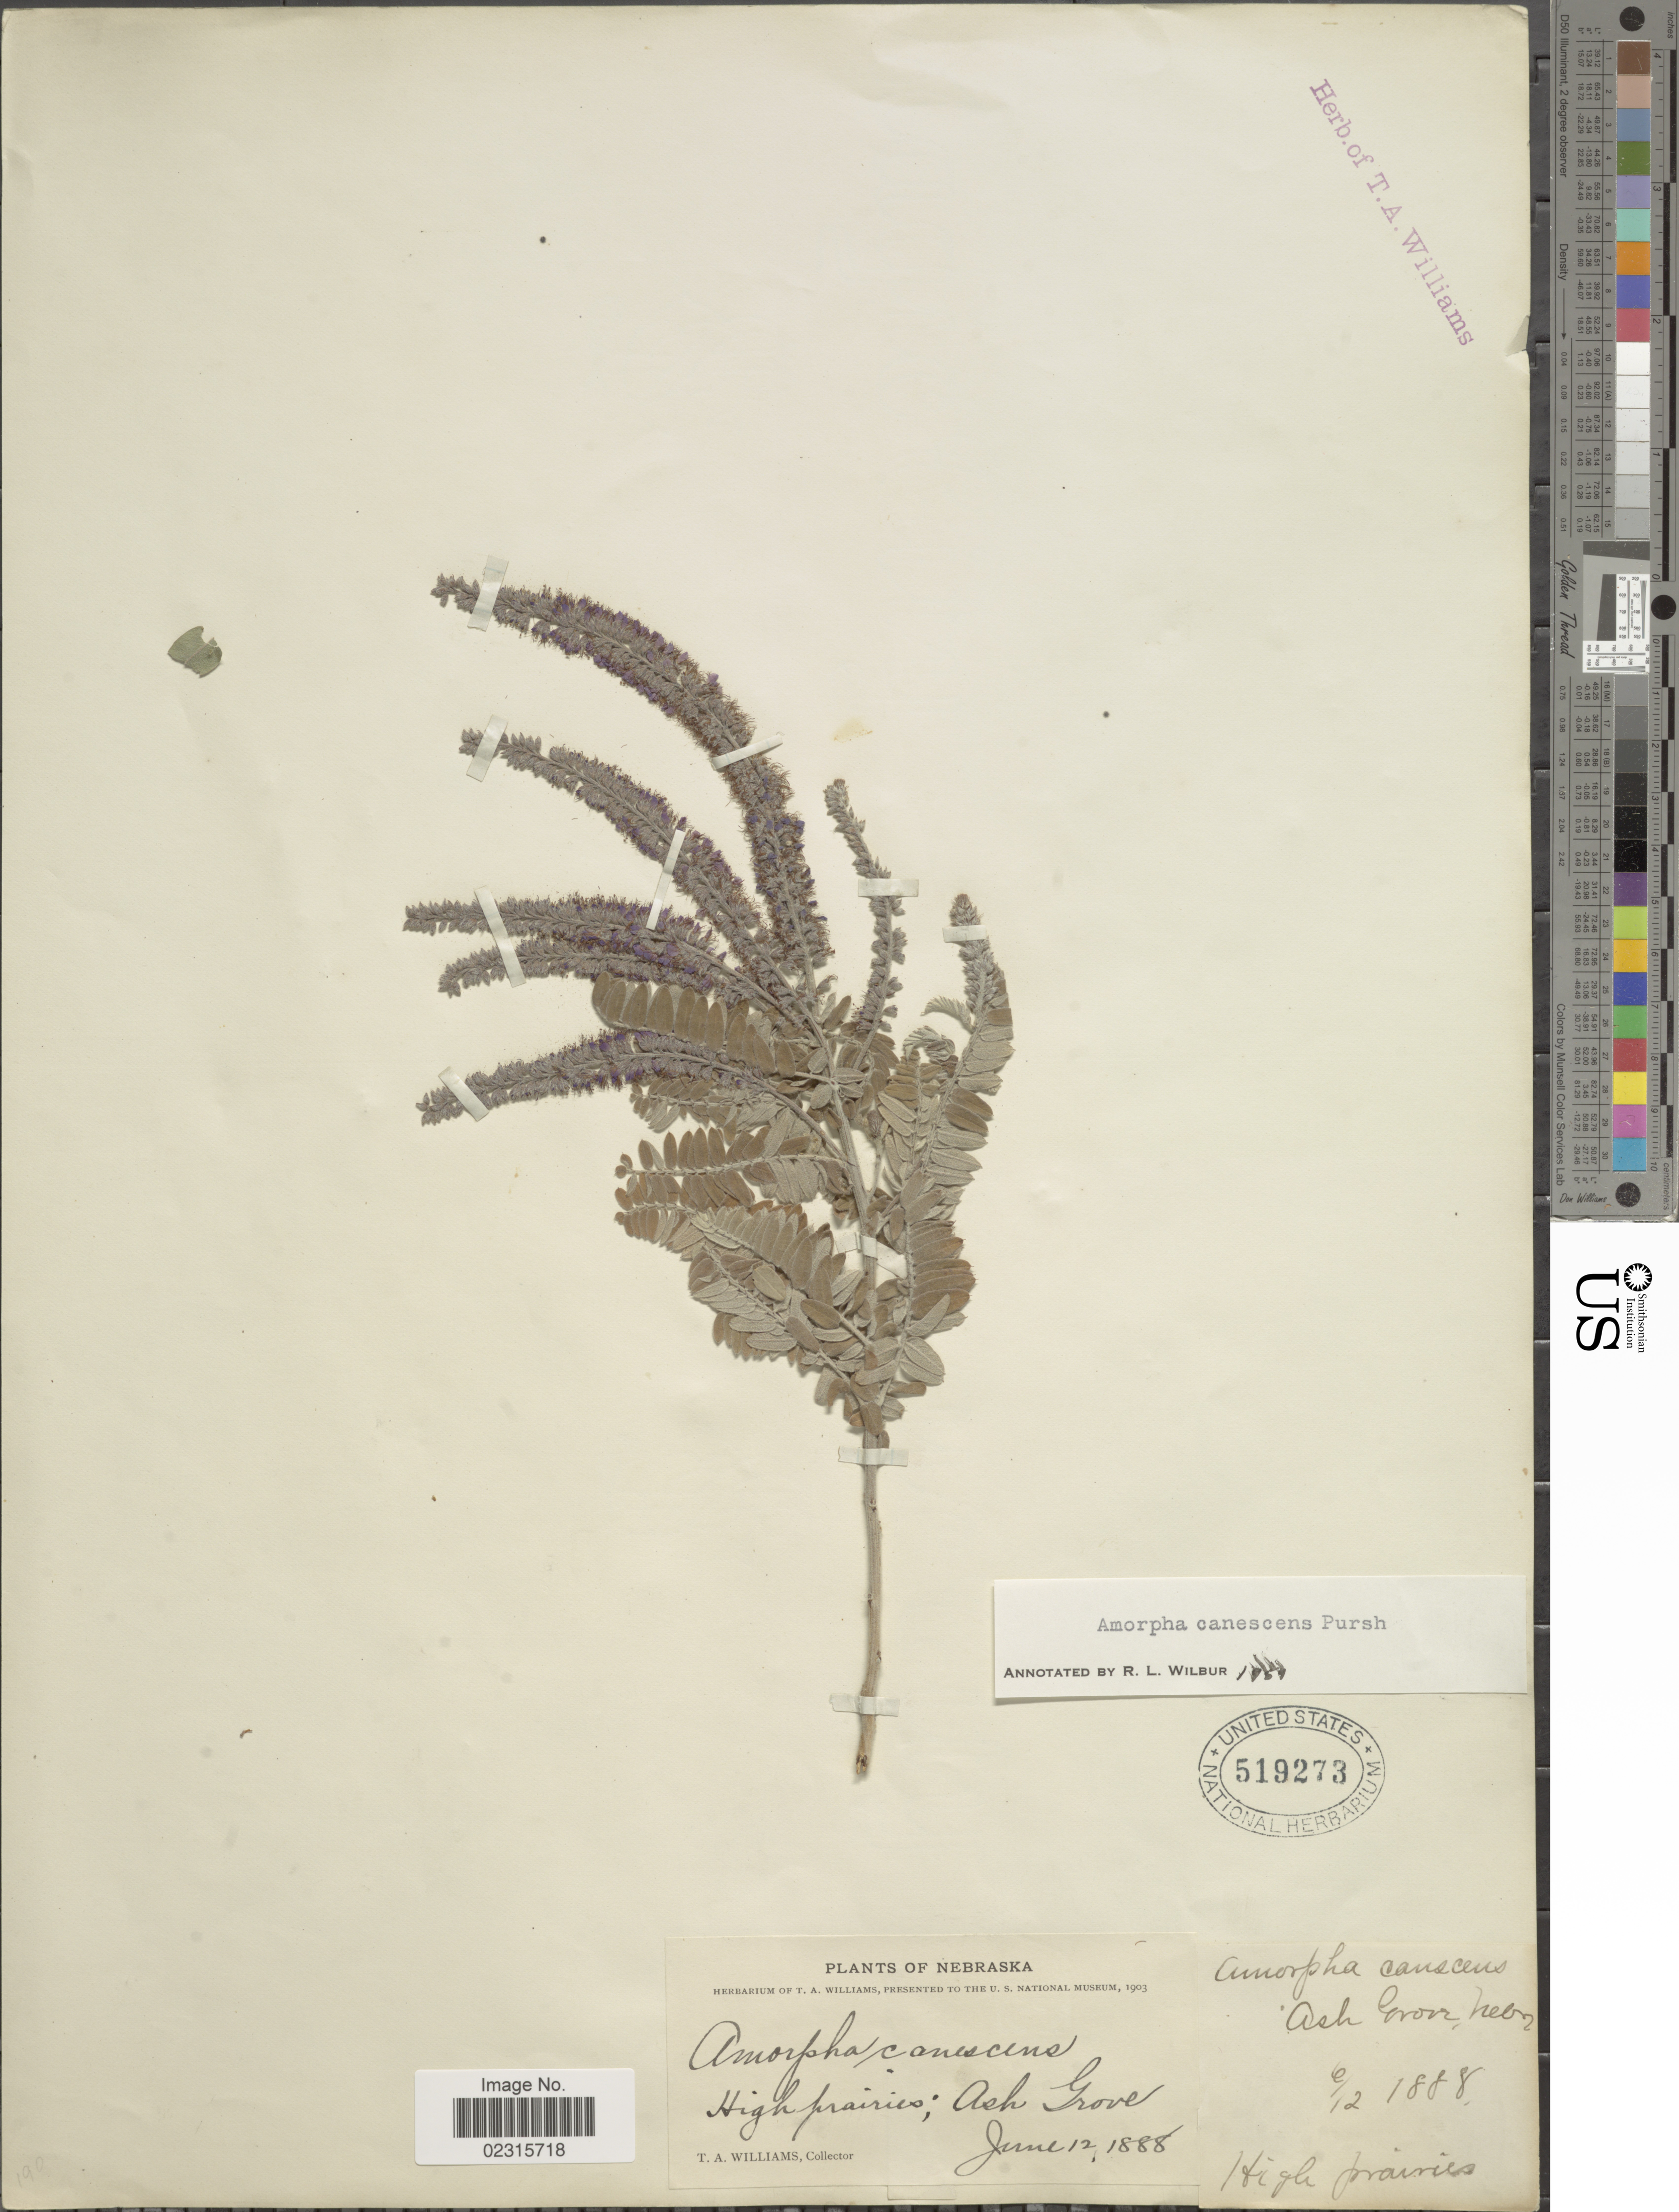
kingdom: Plantae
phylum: Tracheophyta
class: Magnoliopsida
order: Fabales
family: Fabaceae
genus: Amorpha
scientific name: Amorpha canescens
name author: Pursh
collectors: T. A. Williams (herbarium)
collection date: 1888-06-12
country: United States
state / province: Nebraska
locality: Ash Grove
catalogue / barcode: US 519273